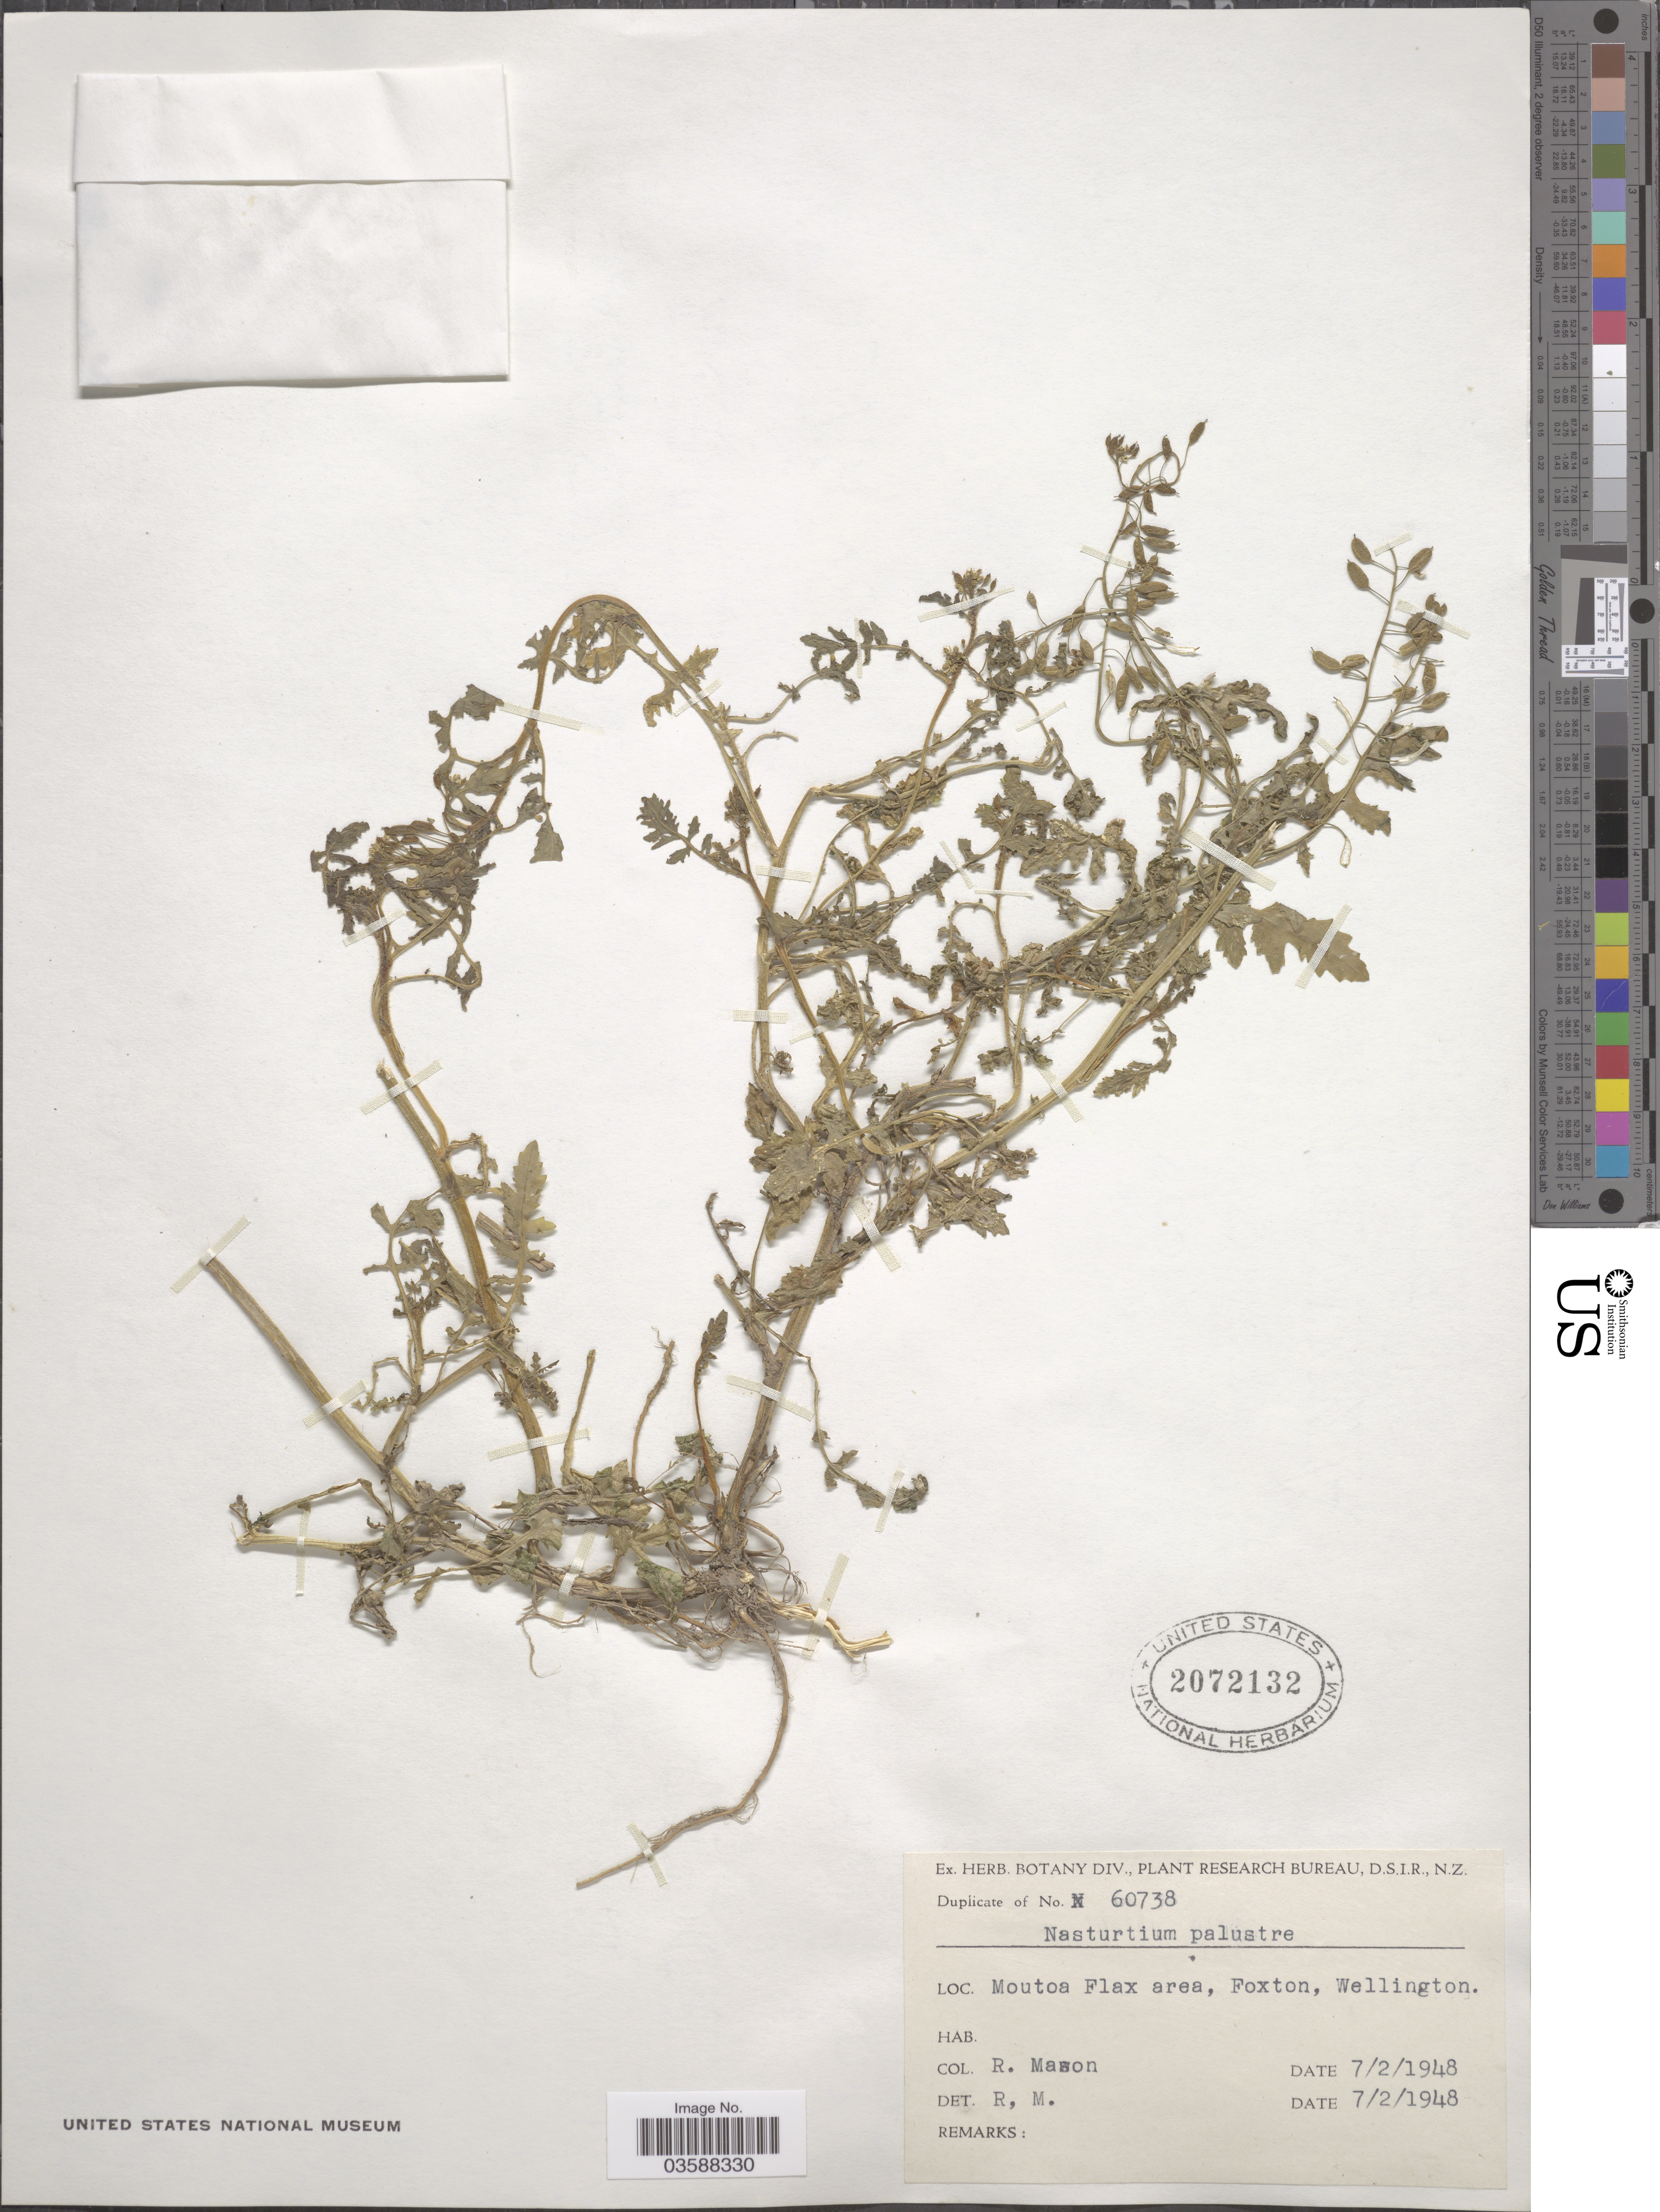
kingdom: Plantae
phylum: Tracheophyta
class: Magnoliopsida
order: Brassicales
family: Brassicaceae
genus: Rorippa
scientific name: Rorippa palustris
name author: (L.) Besser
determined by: Strong, M. T., (US), Smithsonian Institution - National Museum of Natural History (UNITED STATES)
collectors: R. Mason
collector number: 60738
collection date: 1948-02-07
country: New Zealand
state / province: Wellington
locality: Moutoa Flax area, Foxton.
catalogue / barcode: US 2072132